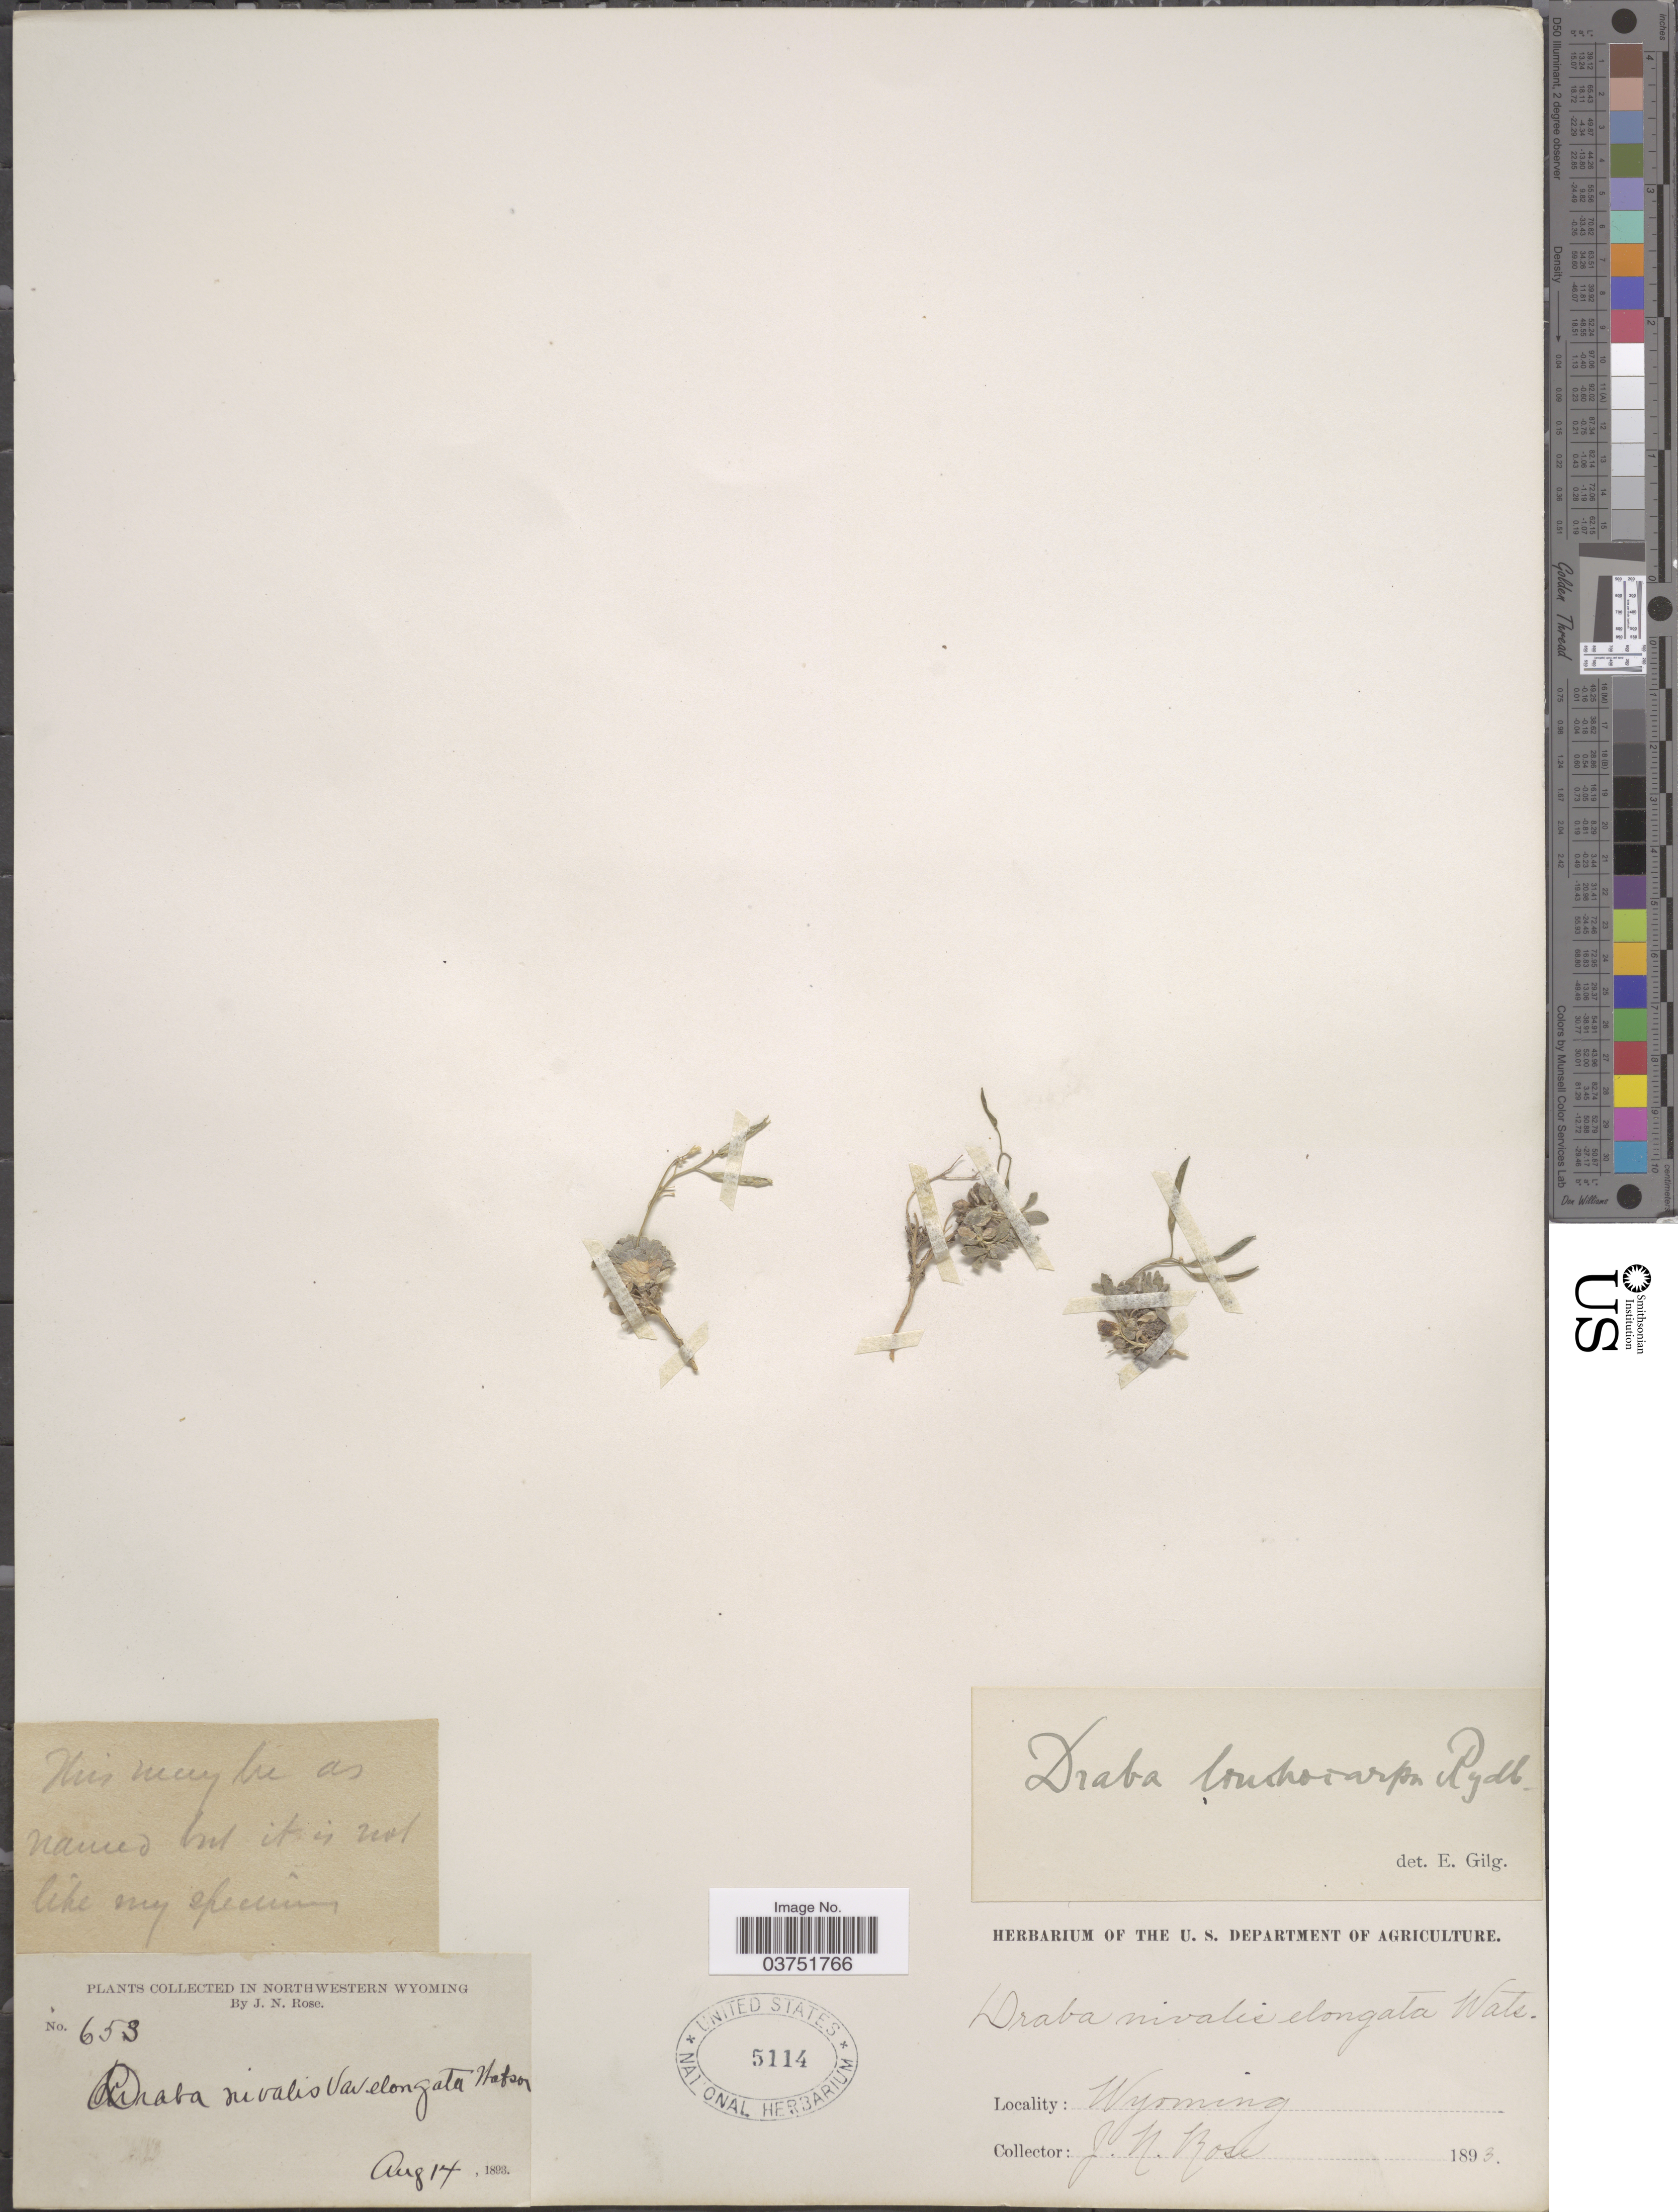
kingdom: Plantae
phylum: Tracheophyta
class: Magnoliopsida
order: Brassicales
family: Brassicaceae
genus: Draba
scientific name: Draba lonchocarpa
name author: Rydb.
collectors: J. N. Rose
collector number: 653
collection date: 1893-08-14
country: United States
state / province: Wyoming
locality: Northwestern Wyoming.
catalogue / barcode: US 5114